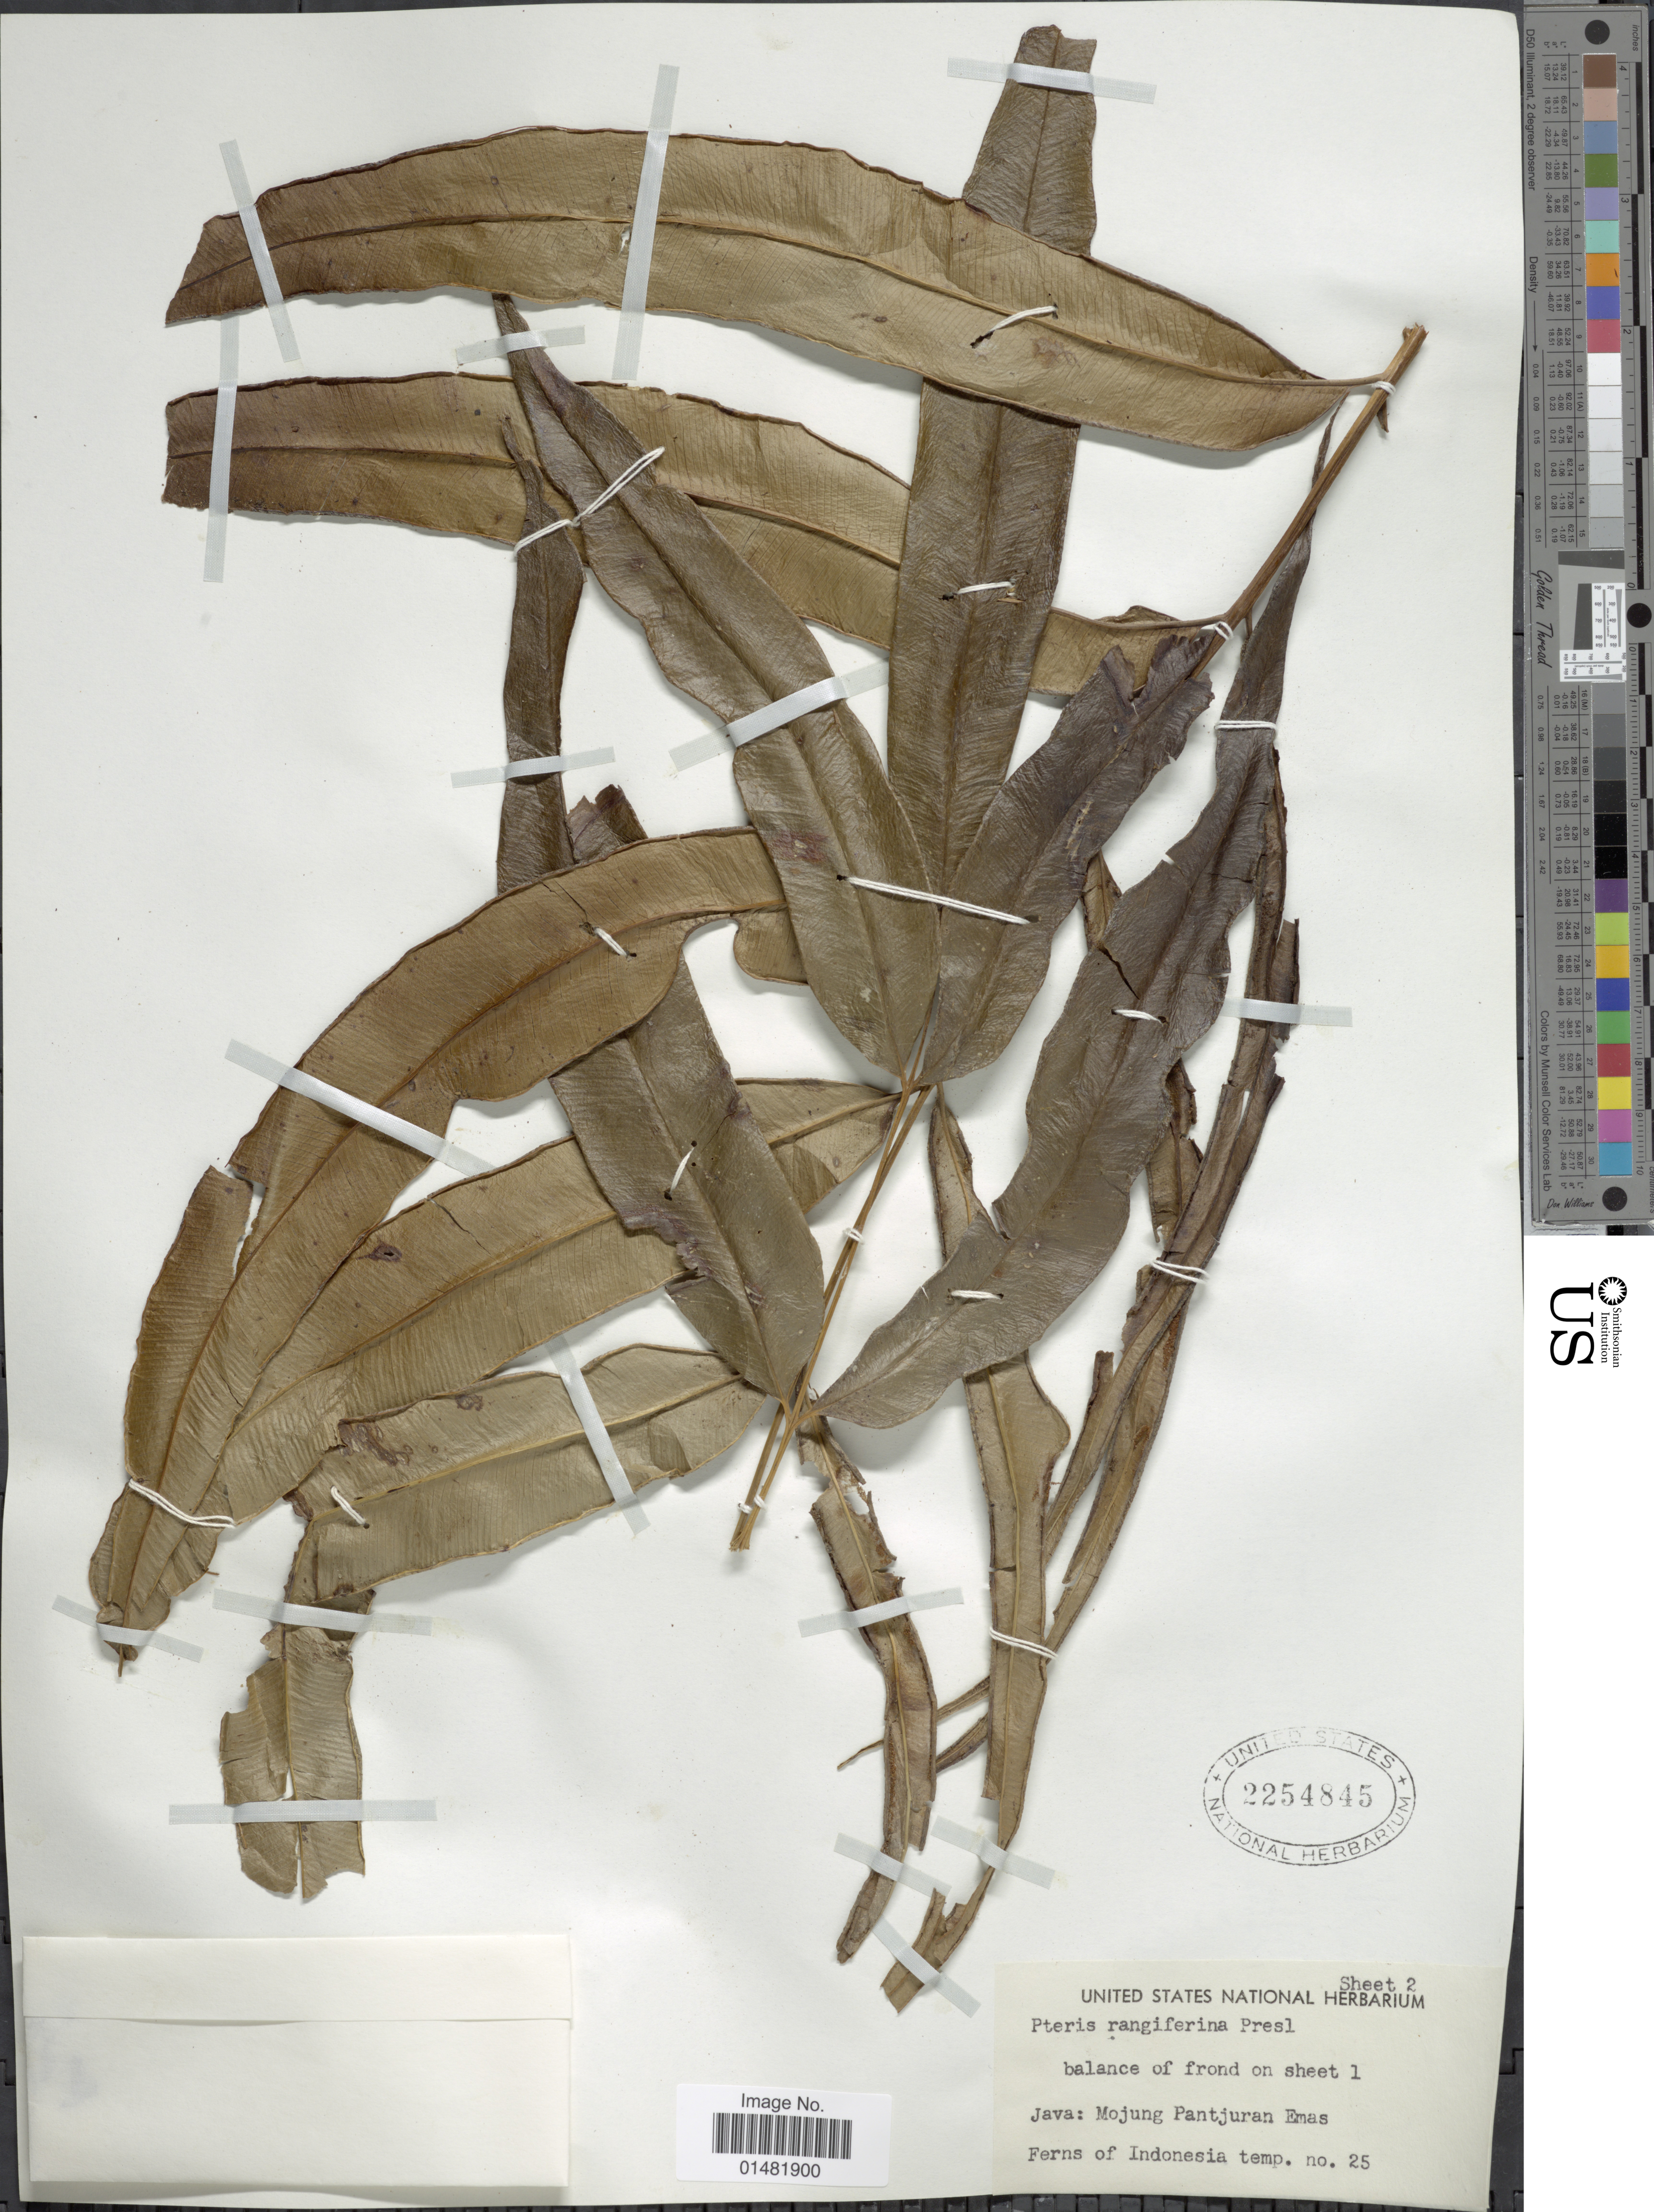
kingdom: Plantae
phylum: Tracheophyta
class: Polypodiopsida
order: Polypodiales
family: Pteridaceae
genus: Pteris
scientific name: Pteris rangiferina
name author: C. Presl ex Miq.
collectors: U.S. National Herbarium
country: Indonesia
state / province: Java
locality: Mojung Pantjuran Emas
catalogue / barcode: US 2254845